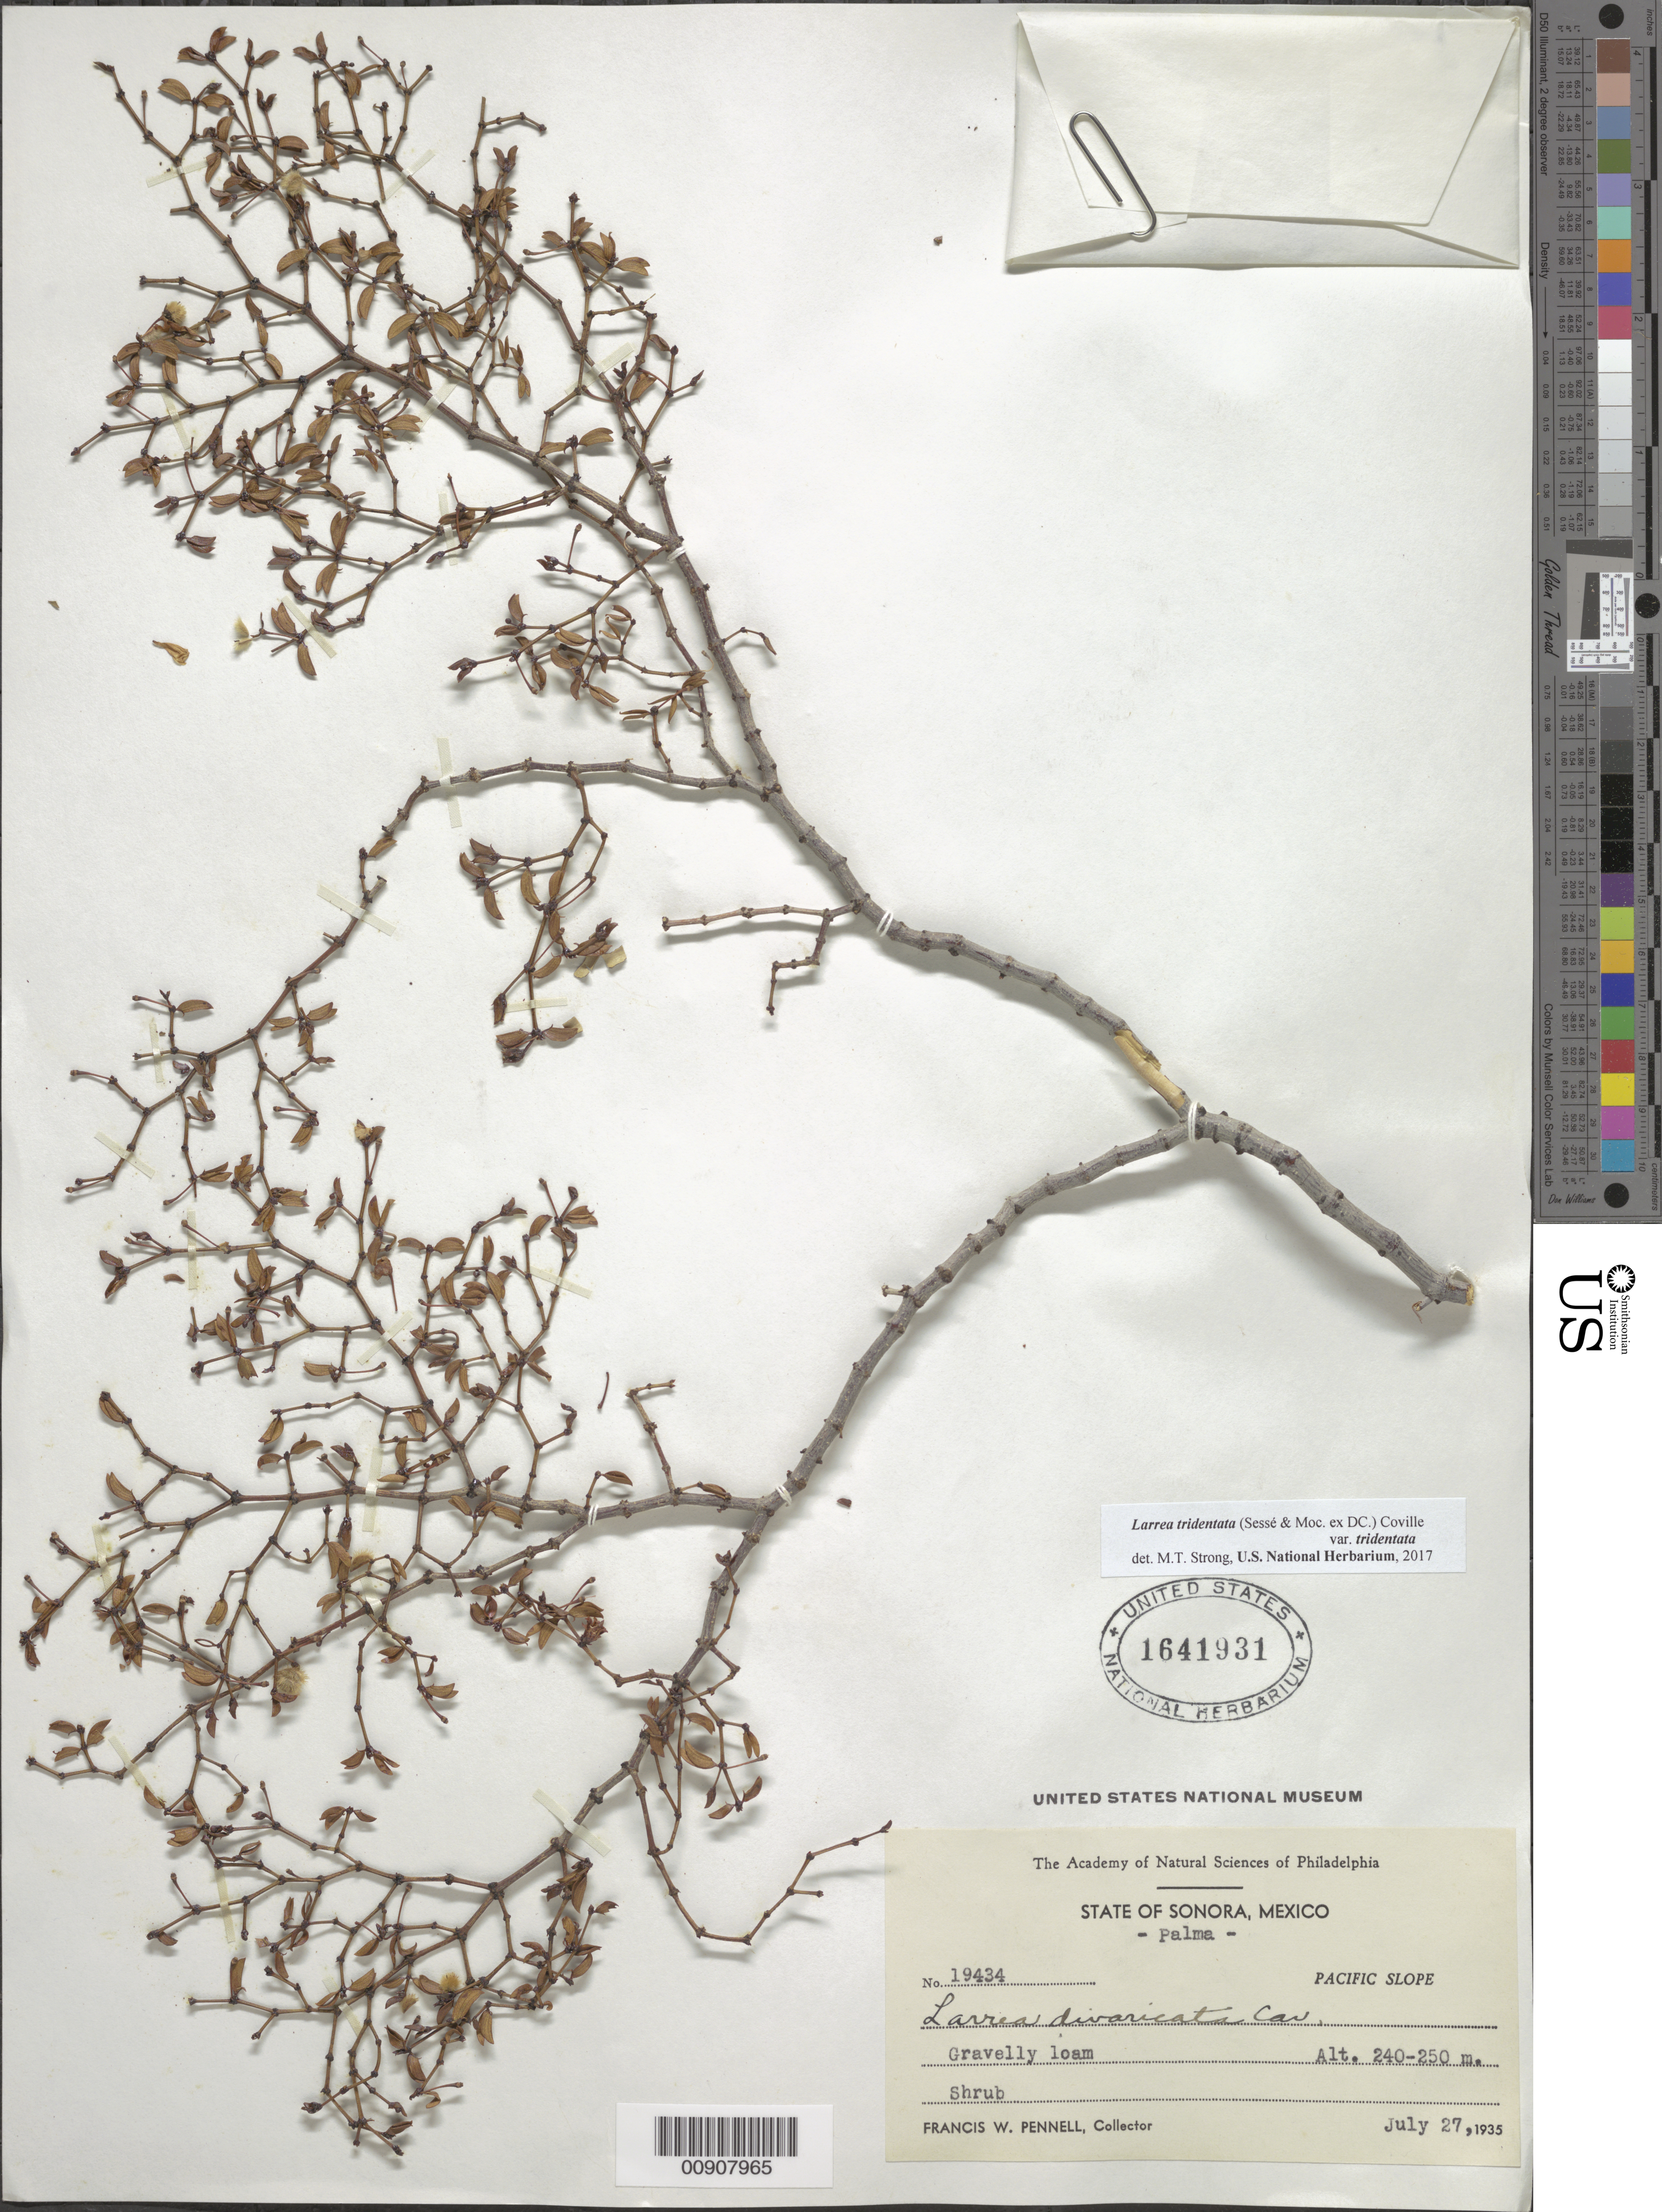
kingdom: Plantae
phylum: Tracheophyta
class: Magnoliopsida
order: Zygophyllales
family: Zygophyllaceae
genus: Larrea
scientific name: Larrea tridentata var. tridentata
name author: (Sessé & Moc. ex DC.) Coville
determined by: Strong, M. T., (US), Smithsonian Institution - National Museum of Natural History (UNITED STATES)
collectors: F. W. Pennell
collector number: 19434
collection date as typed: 27 Jul 1935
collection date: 1935-07-27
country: Mexico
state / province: Sonora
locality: Palma, State of Sonora. Pacific Slope.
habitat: Gravelly loam.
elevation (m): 250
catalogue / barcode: US 1641931